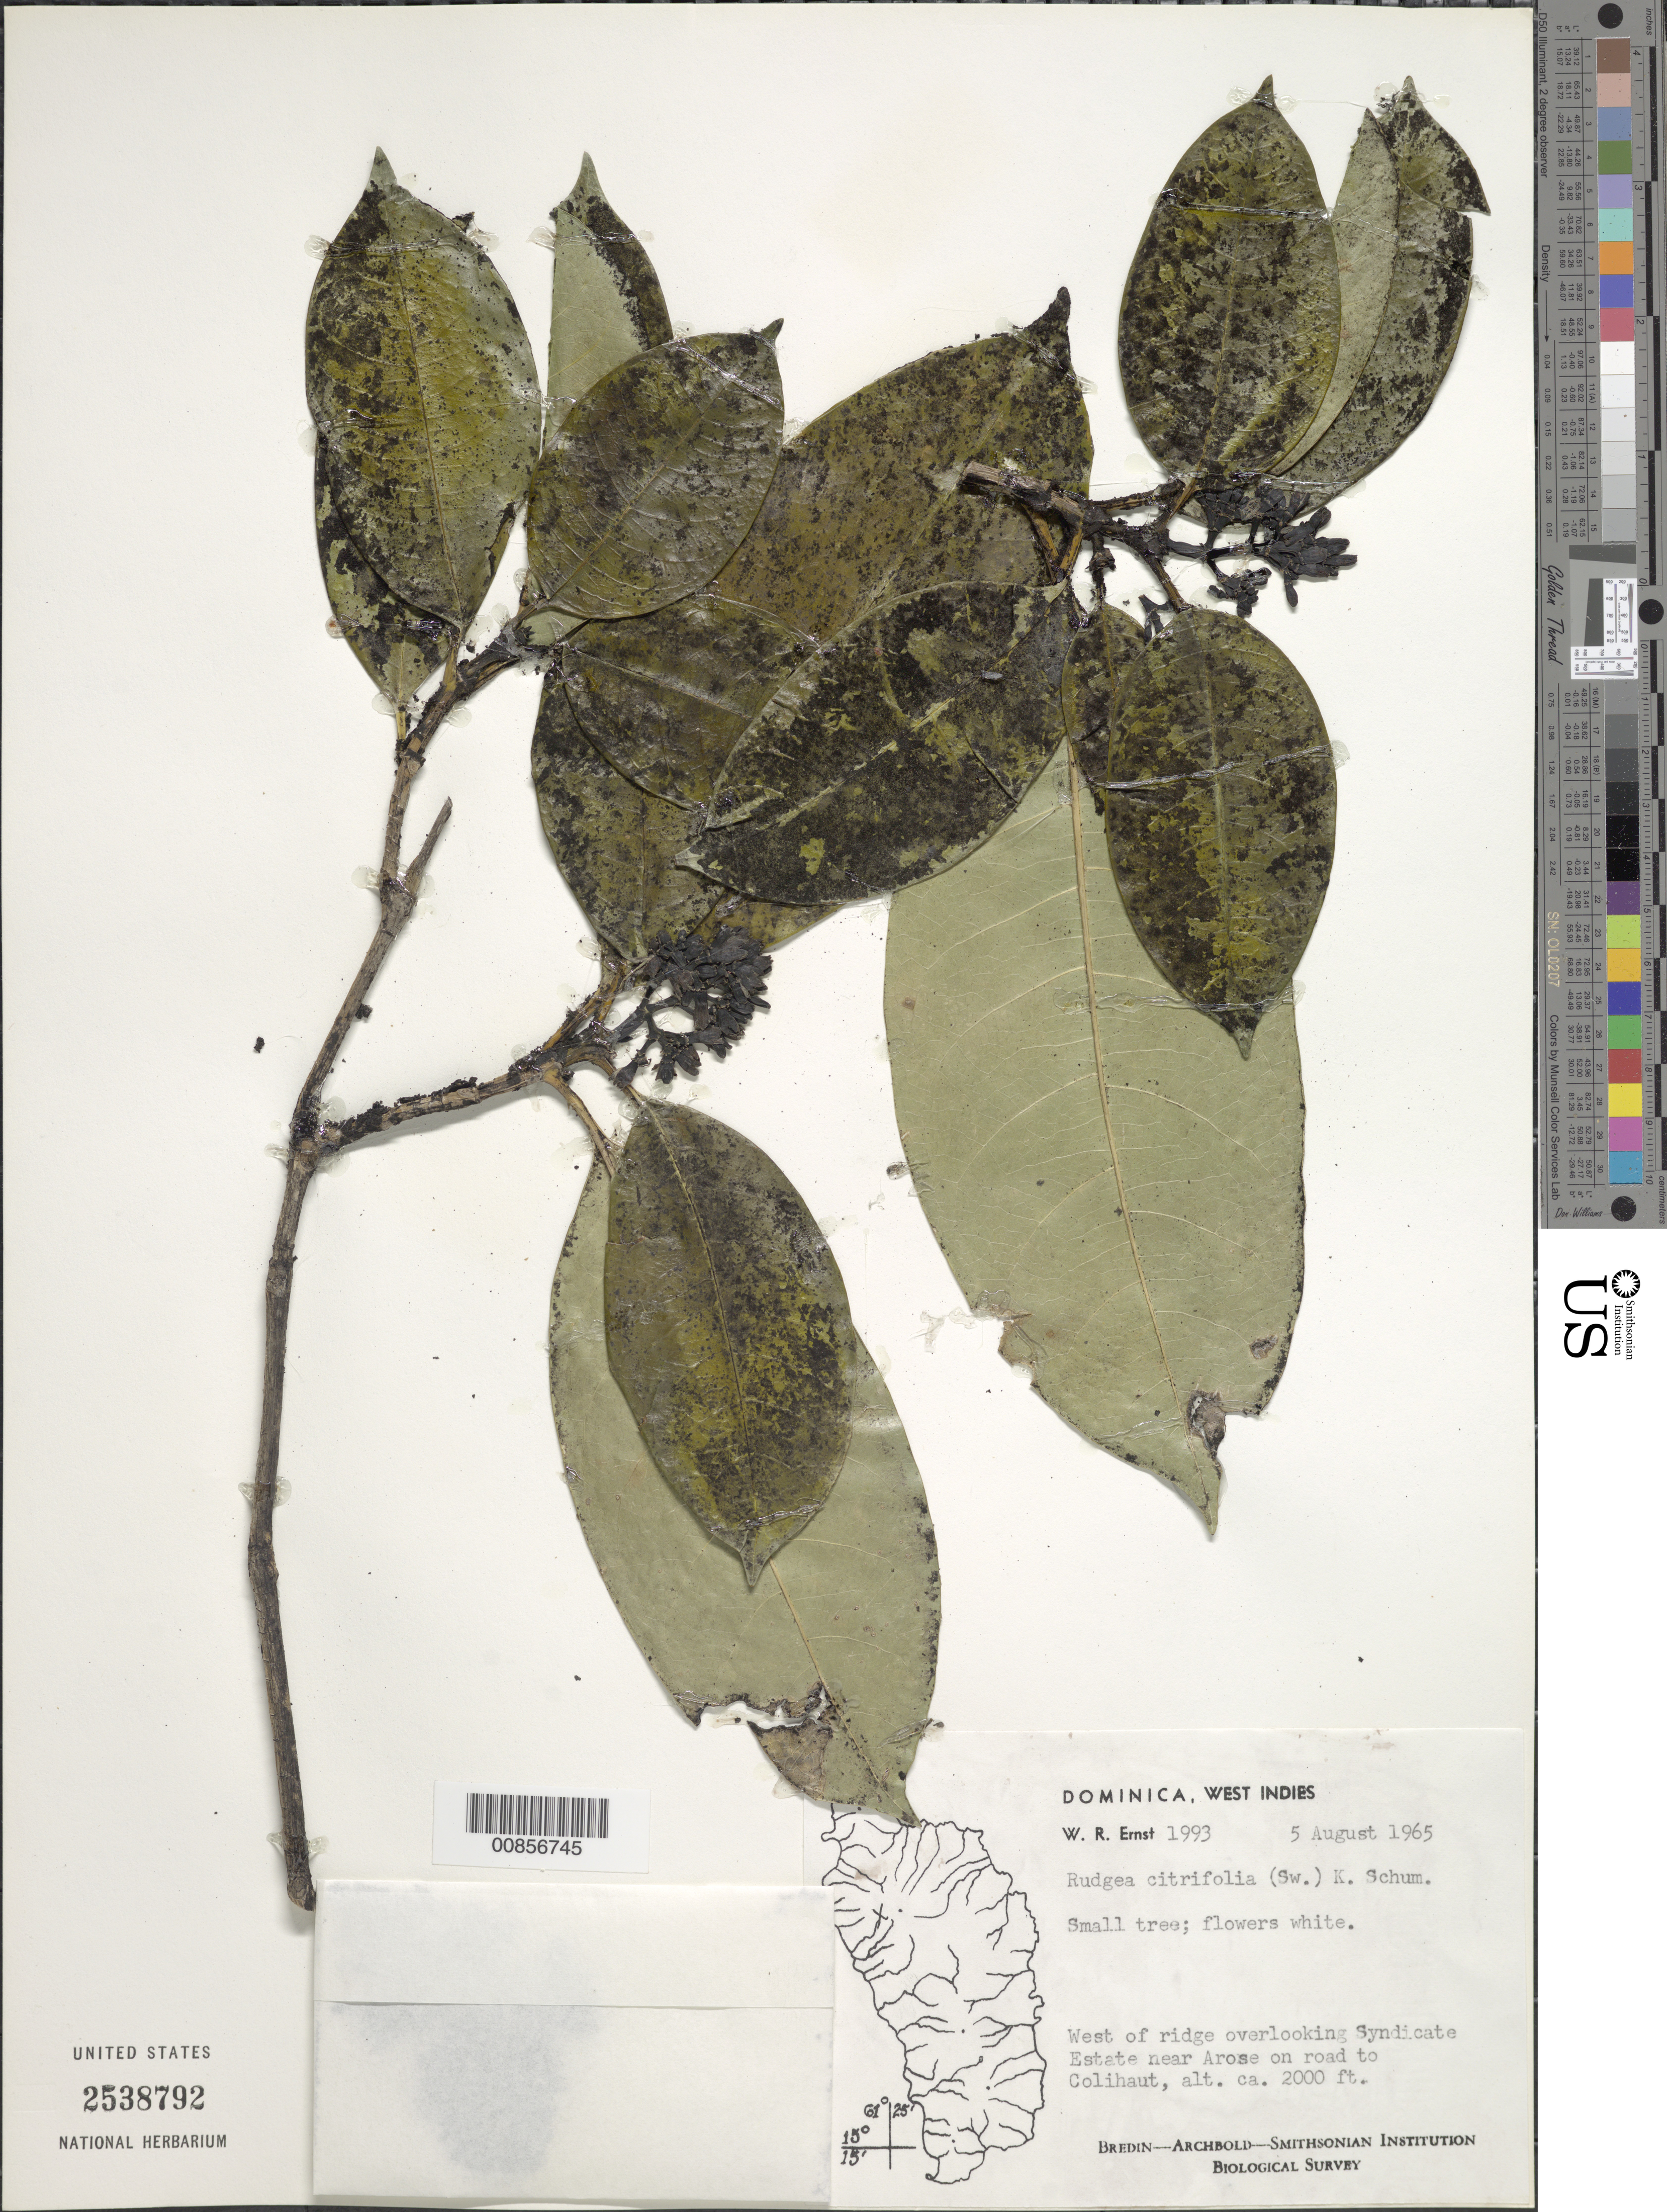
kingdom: Plantae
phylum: Tracheophyta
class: Magnoliopsida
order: Gentianales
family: Rubiaceae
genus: Rudgea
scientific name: Rudgea citrifolia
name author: (Sw.) K. Schum.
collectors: W. R. Ernst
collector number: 1993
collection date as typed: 05 Aug 1965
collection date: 1965-08-05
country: Dominica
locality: West ridge overlooking Syndicate Estate, near Arose, on road to Colihaut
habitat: Vegetation on ridge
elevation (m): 610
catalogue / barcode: US 2538792